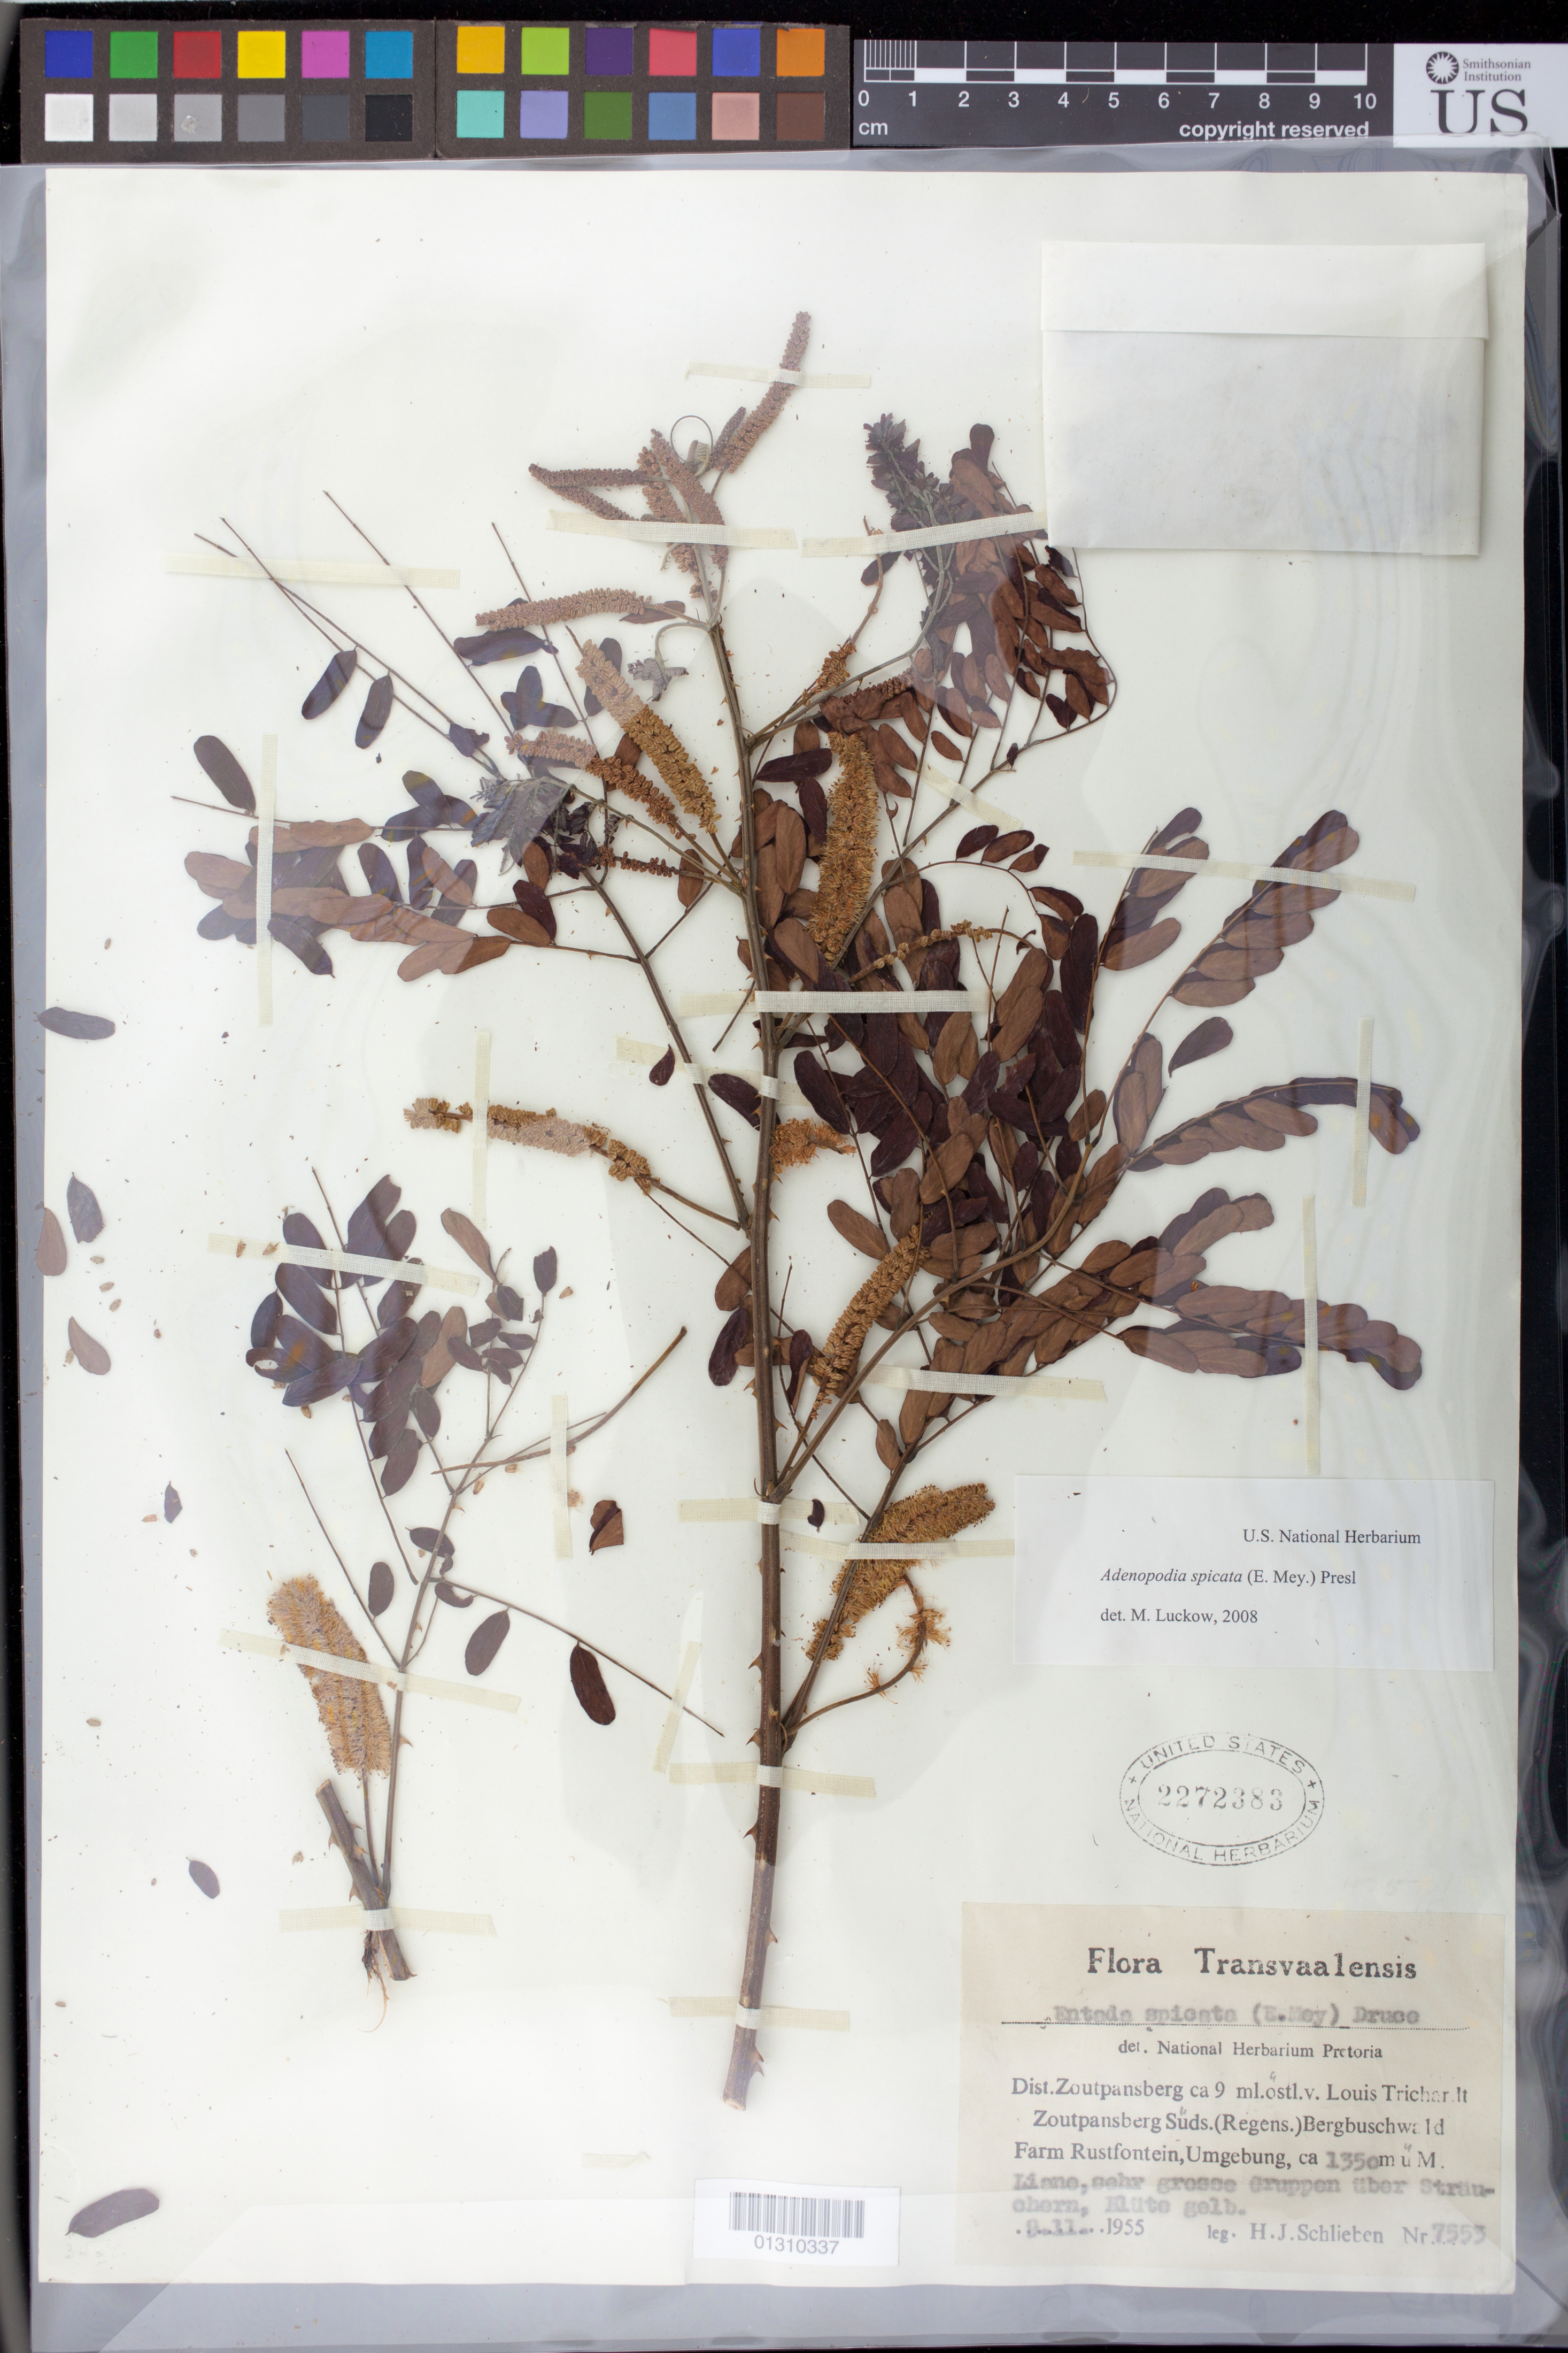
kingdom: Plantae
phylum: Tracheophyta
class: Magnoliopsida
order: Fabales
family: Fabaceae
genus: Adenopodia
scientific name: Adenopodia spicata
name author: (E. Mey.) C. Presl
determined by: Luckow, M. A.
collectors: H. J. Schlieben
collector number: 7553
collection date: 1955-09-11/1995-09-11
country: South Africa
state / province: Limpopo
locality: Dist. Zoutpansberg ca 9 ml.ostl.v. Louis Trichardt. Zoutpansberg Suds.(Regens.) Bergbuschwald Farm Rustfontein, Umgebung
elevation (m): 1350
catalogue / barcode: US 2272383